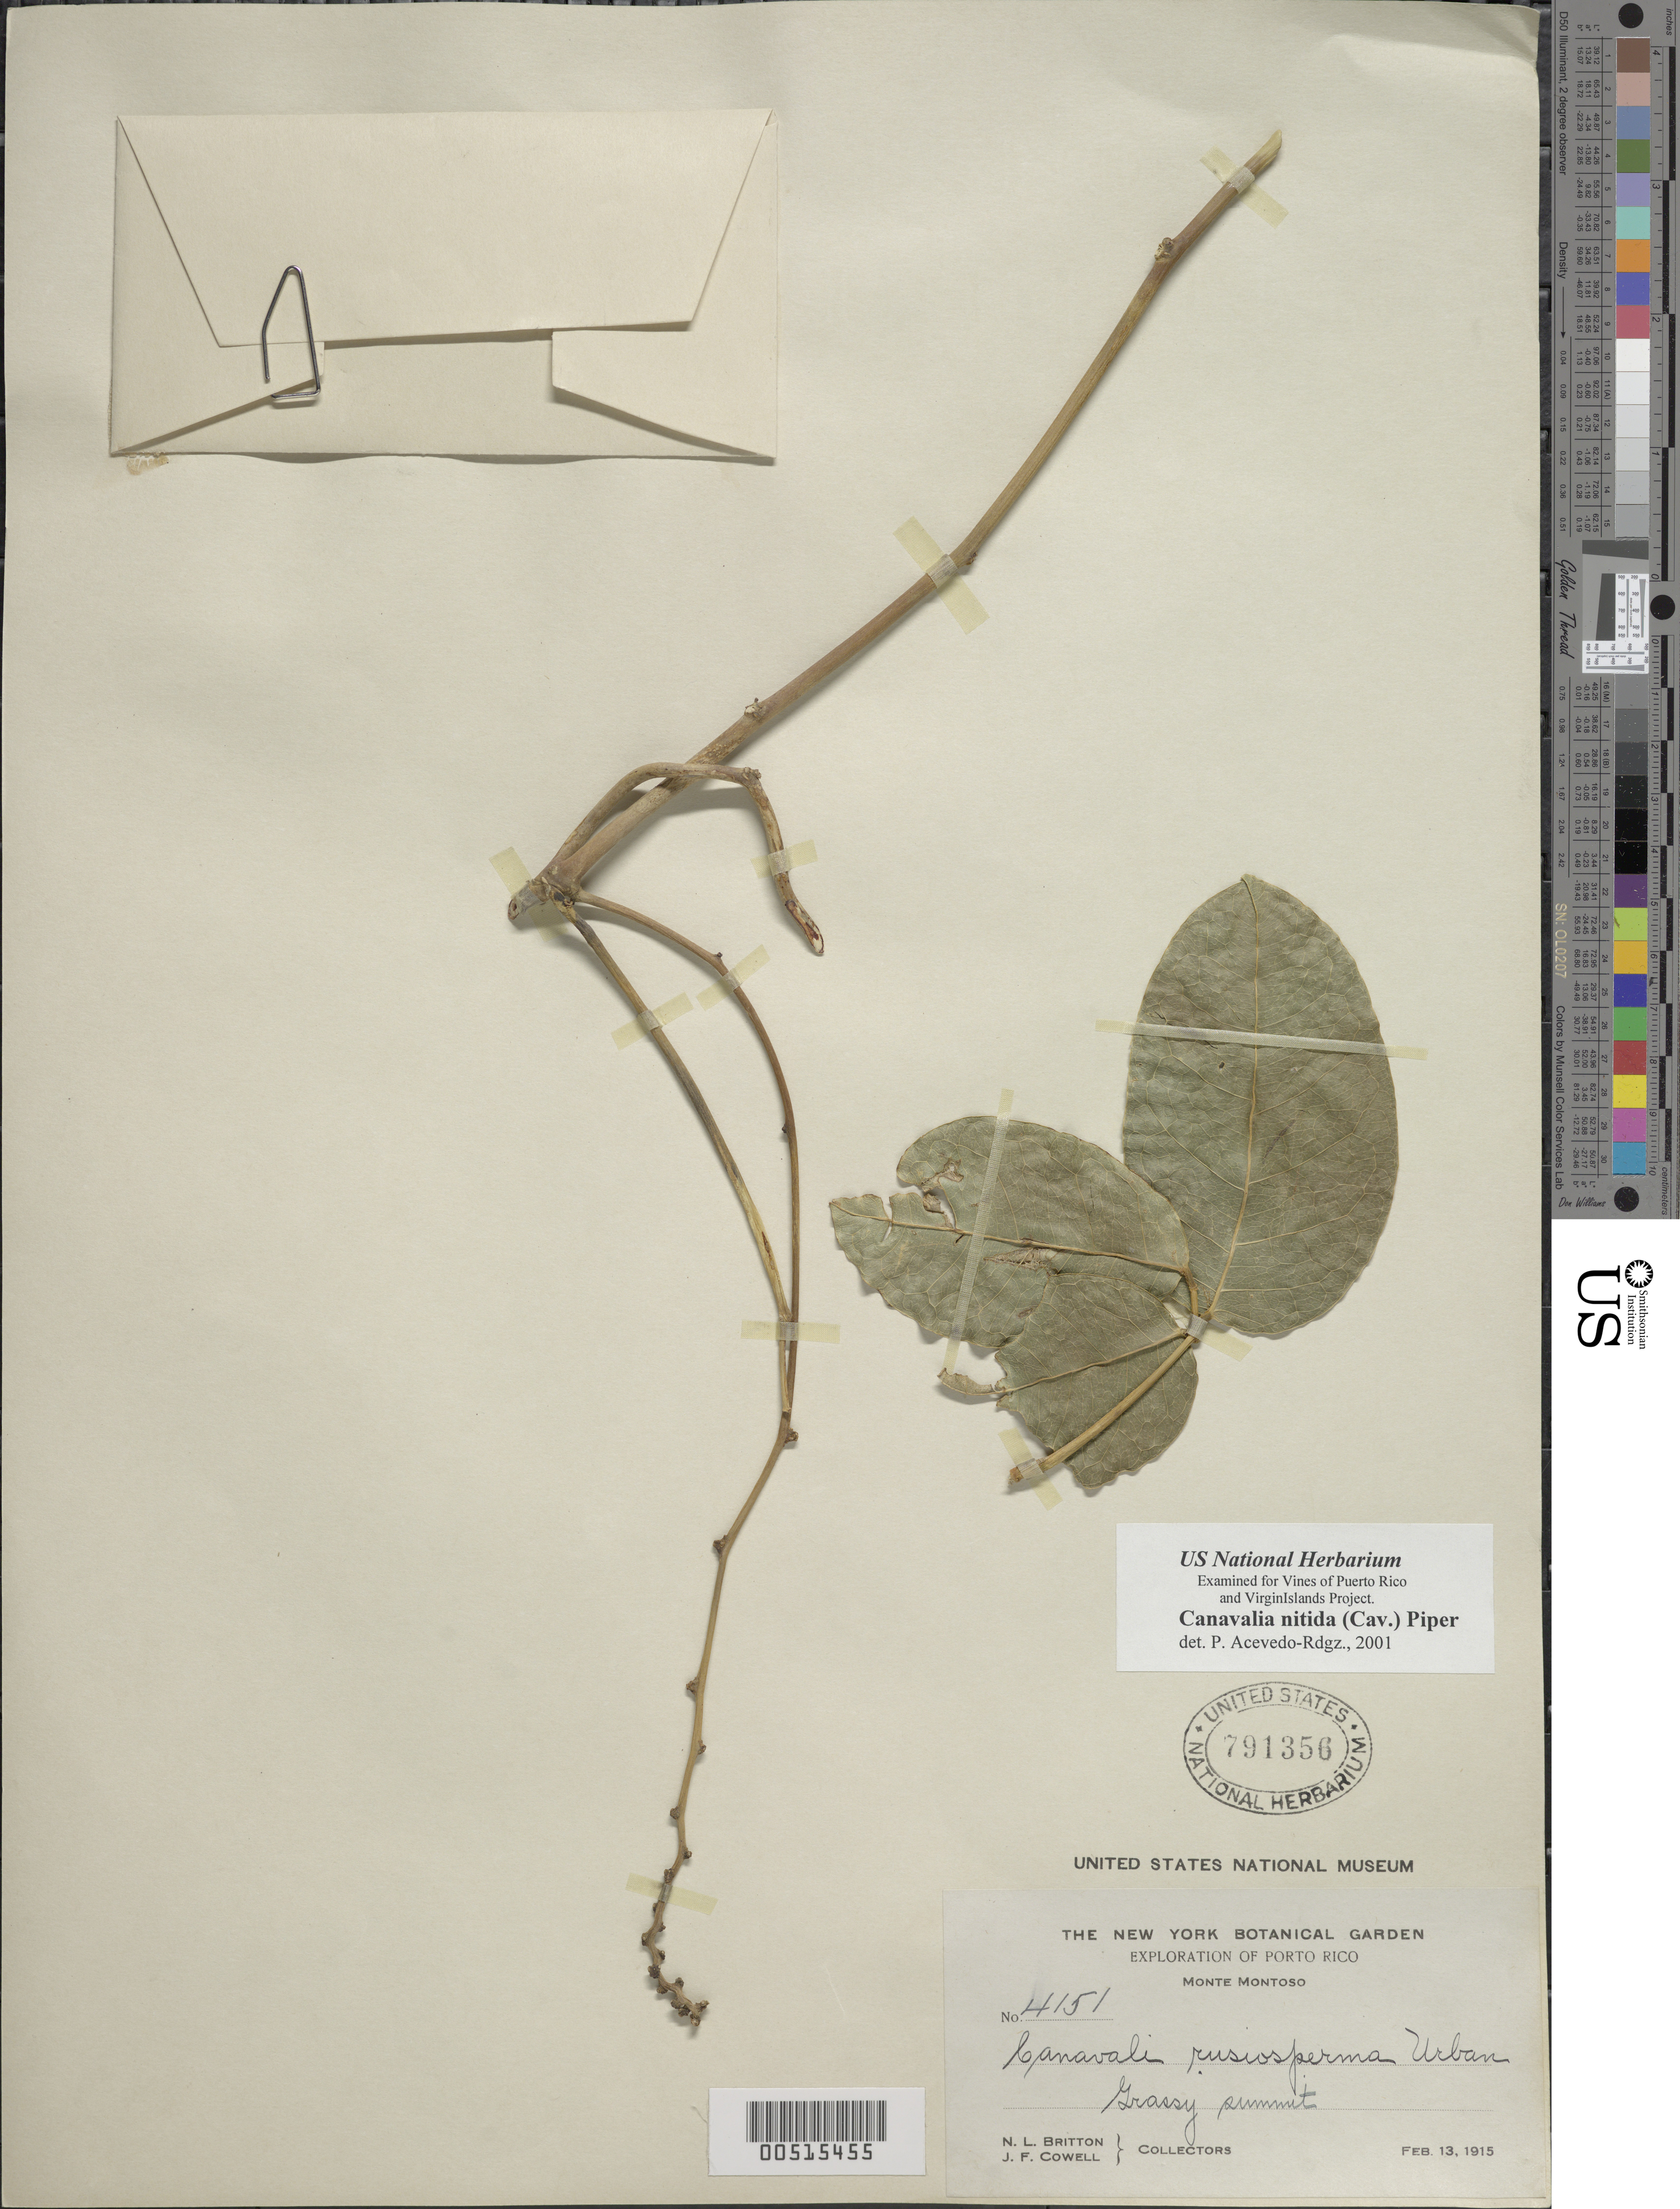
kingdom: Plantae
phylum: Tracheophyta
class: Magnoliopsida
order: Fabales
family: Fabaceae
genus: Canavalia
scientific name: Canavalia nitida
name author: (Cav.) Piper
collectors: N. Britton & J. F. Cowell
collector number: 4151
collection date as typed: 13 Feb 1915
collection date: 1915-02-13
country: Puerto Rico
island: Greater Antilles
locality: Monte Montoso. Grassy summit.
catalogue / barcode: US 791356